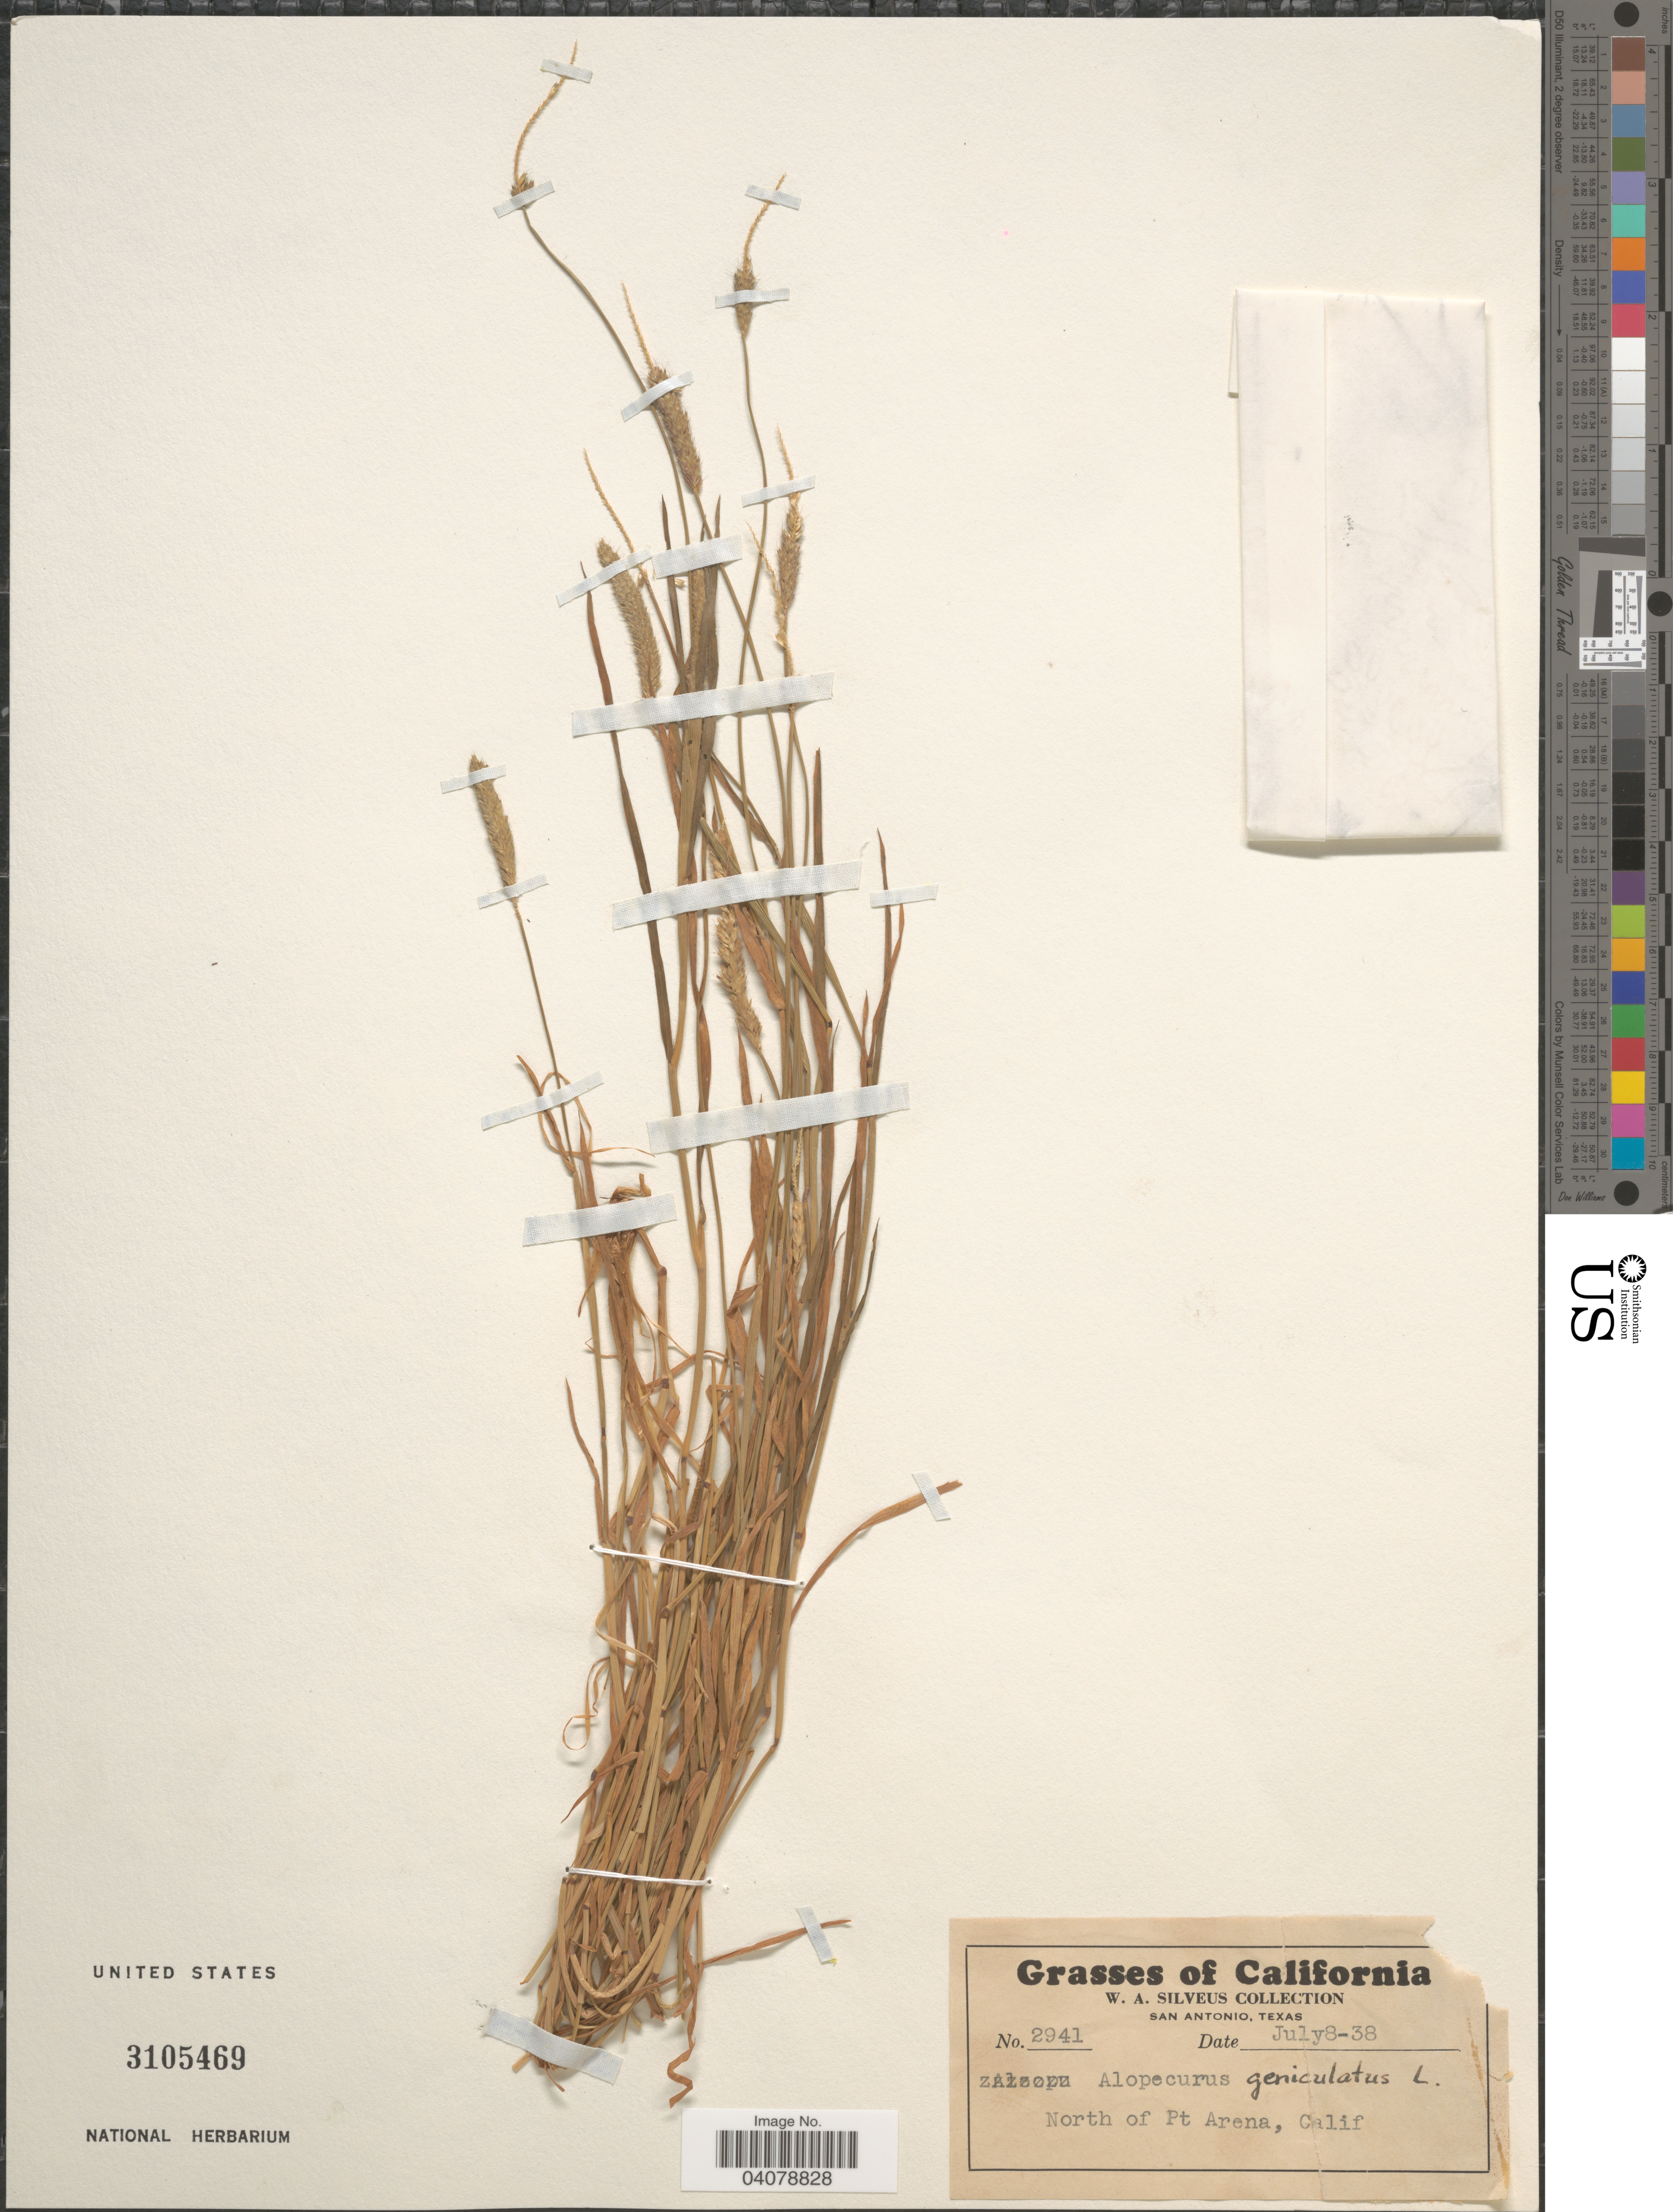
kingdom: Plantae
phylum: Tracheophyta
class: Liliopsida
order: Poales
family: Poaceae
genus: Alopecurus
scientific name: Alopecurus geniculatus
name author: L.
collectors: W. Silveus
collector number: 2941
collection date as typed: Transcribed d/m/y: 8/7/38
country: United States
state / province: California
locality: North of Pt Arena.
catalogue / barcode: US 3105469